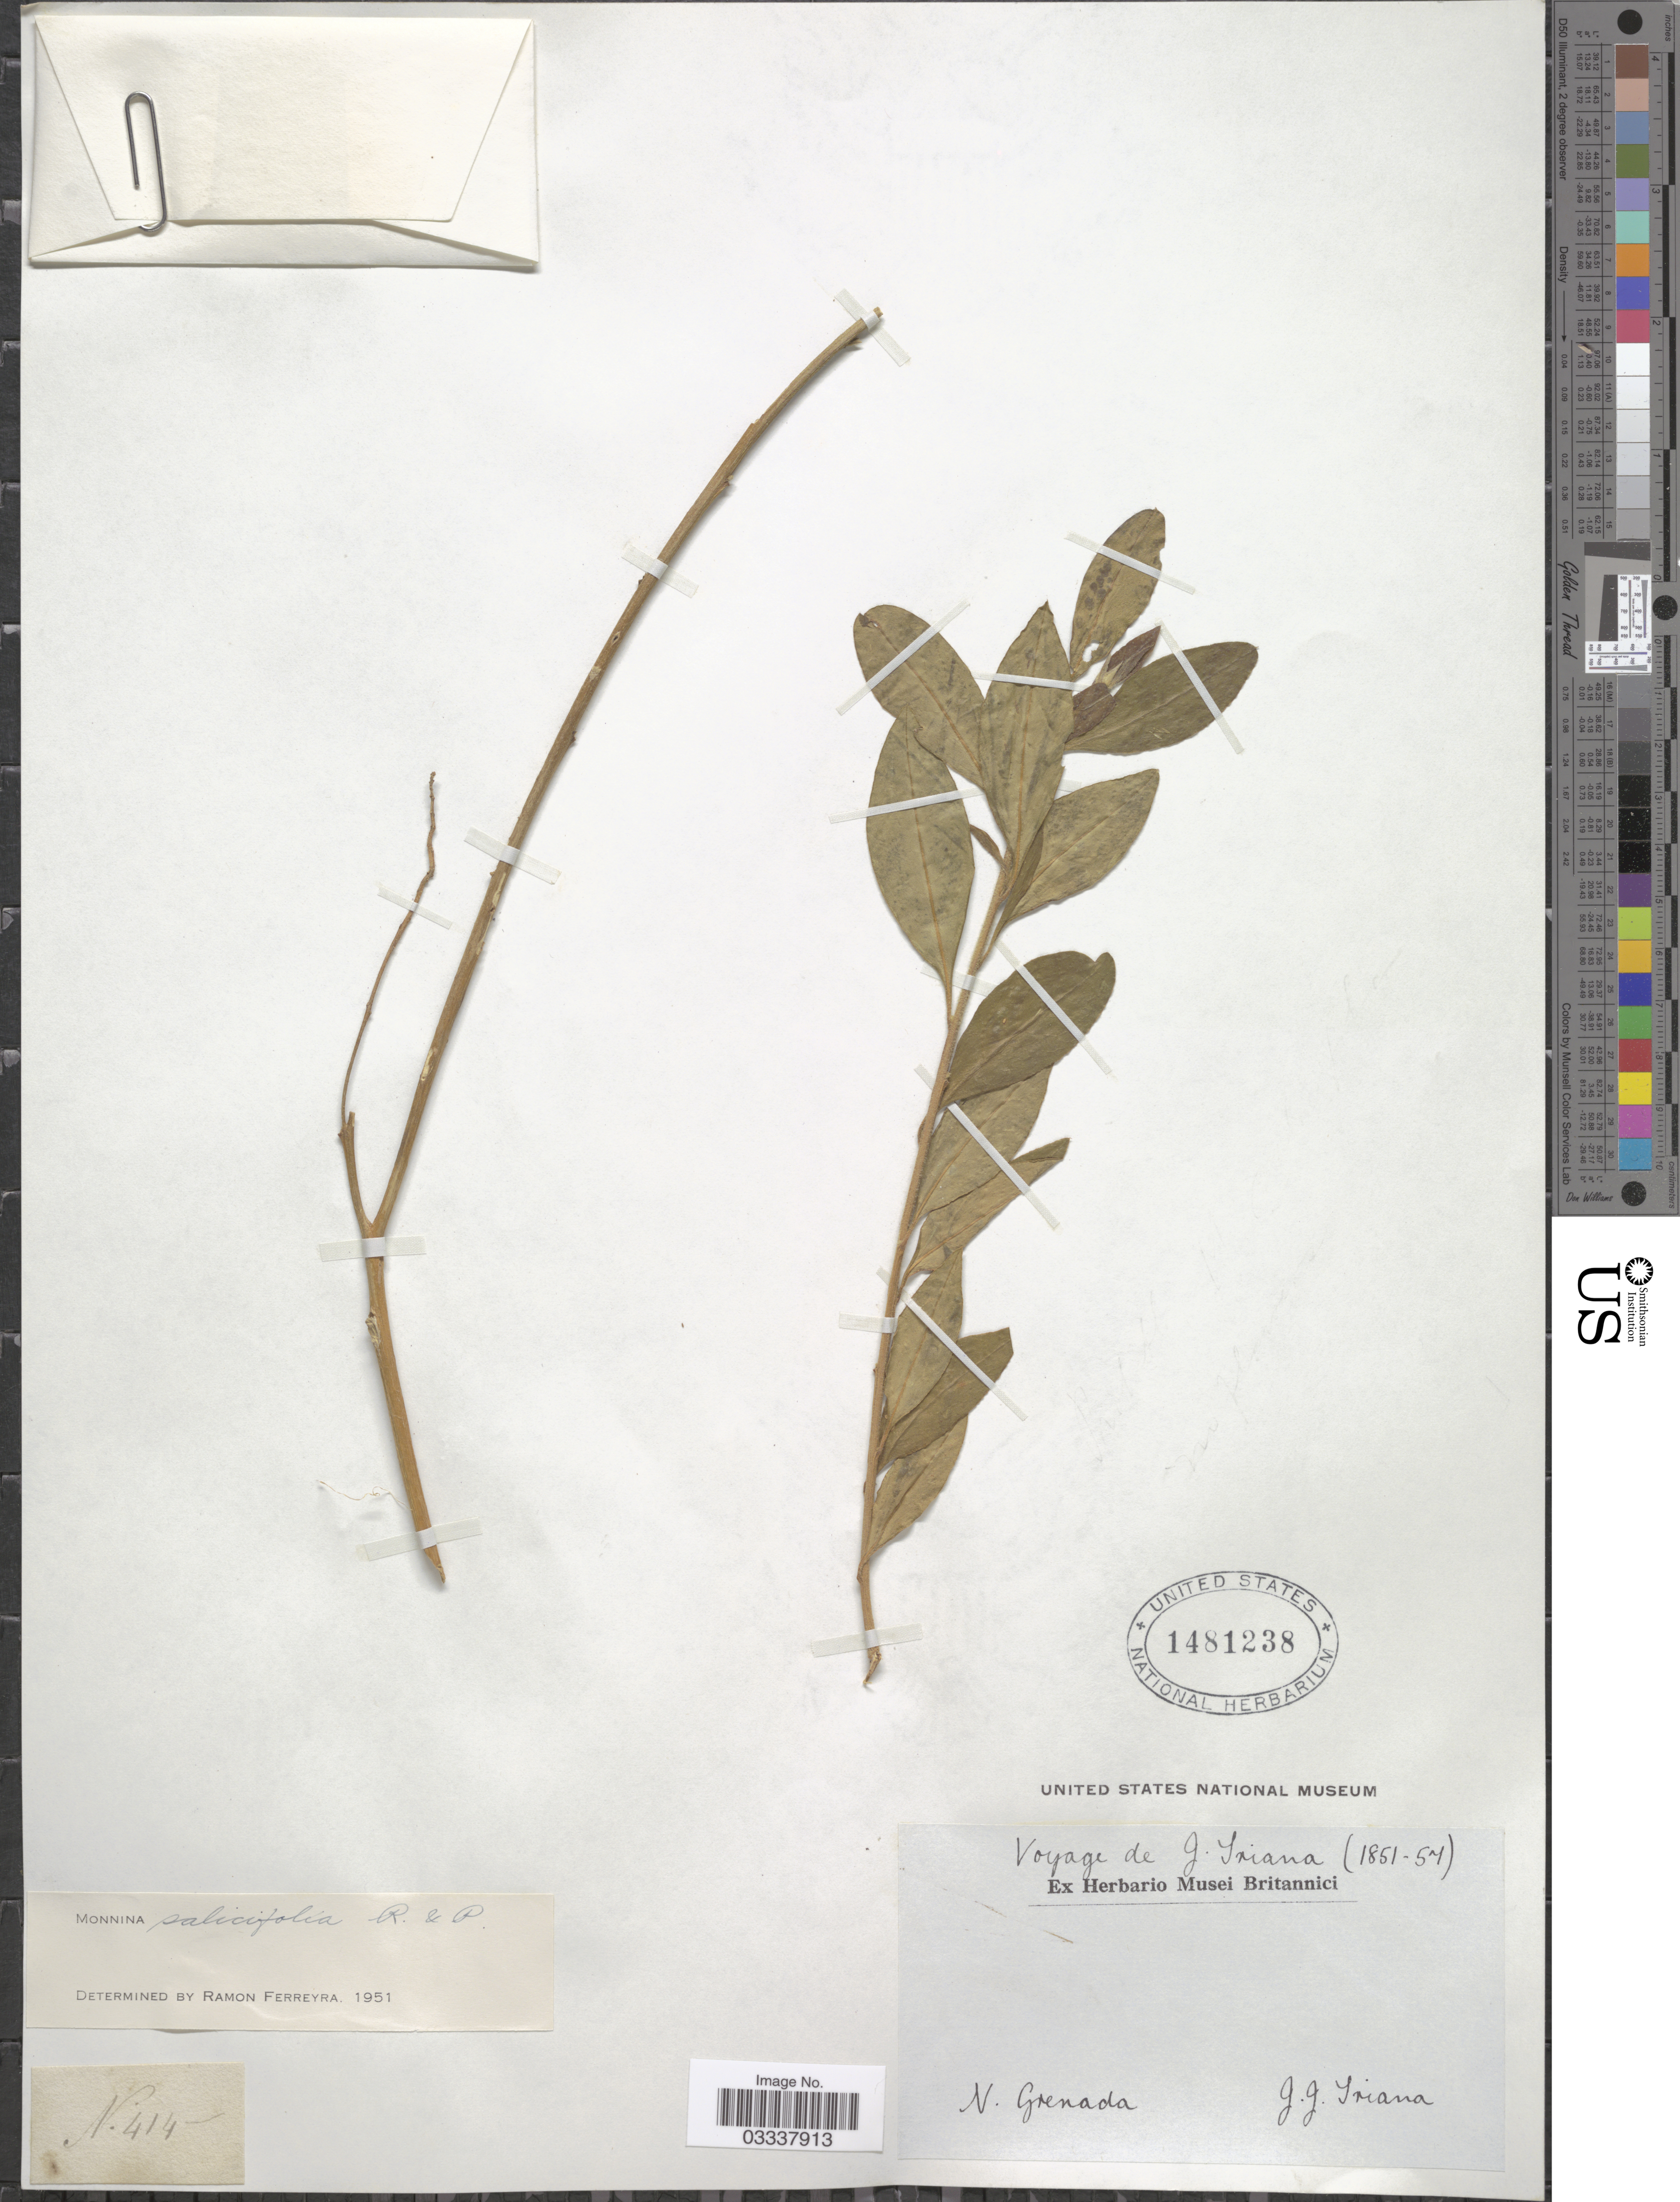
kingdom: Plantae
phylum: Tracheophyta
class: Magnoliopsida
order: Fabales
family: Polygalaceae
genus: Monnina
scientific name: Monnina salicifolia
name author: Ruiz & Pav.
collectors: J. J. Triana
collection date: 1851/1857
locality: N. Grenada.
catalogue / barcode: US 1481238